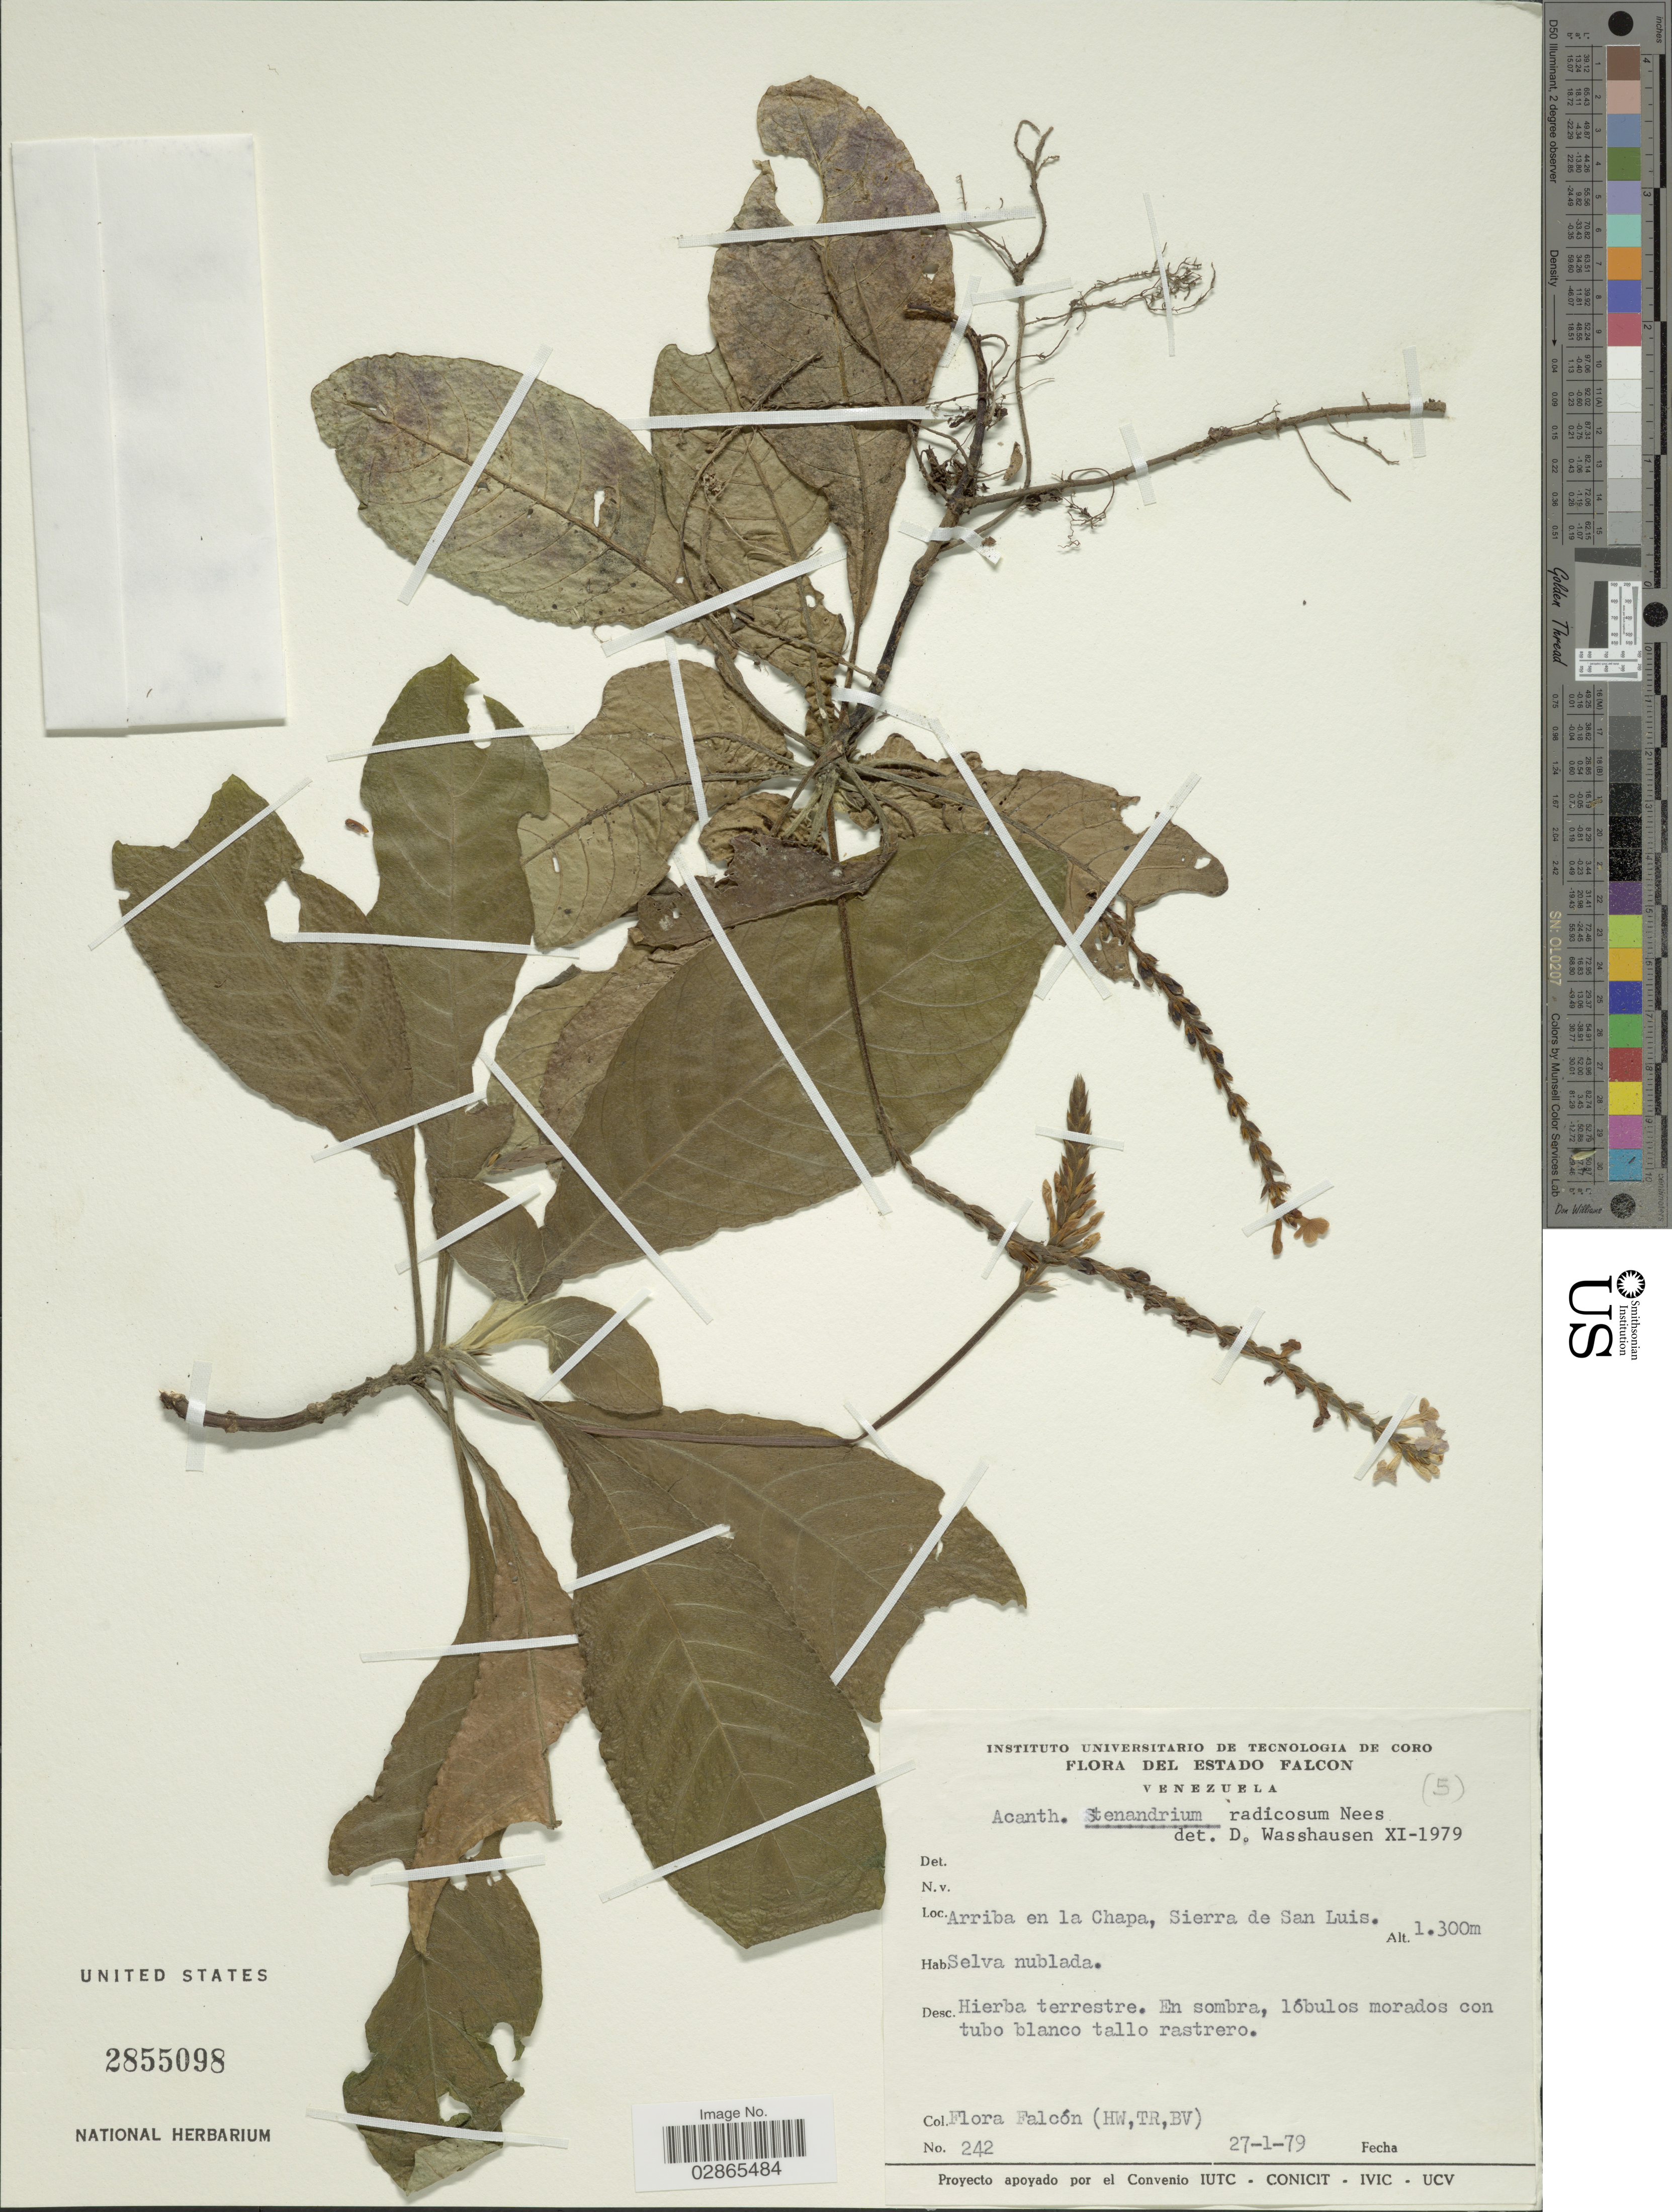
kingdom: Plantae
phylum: Tracheophyta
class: Magnoliopsida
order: Lamiales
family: Acanthaceae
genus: Stenandrium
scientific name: Stenandrium radicosum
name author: Nees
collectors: Flora Falcón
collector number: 242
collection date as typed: Transcribed d/m/y: 27/1/79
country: Venezuela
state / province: Falcón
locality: Arriba en la Chap, Sierra de San Luis.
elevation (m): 1300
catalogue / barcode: US 2855098